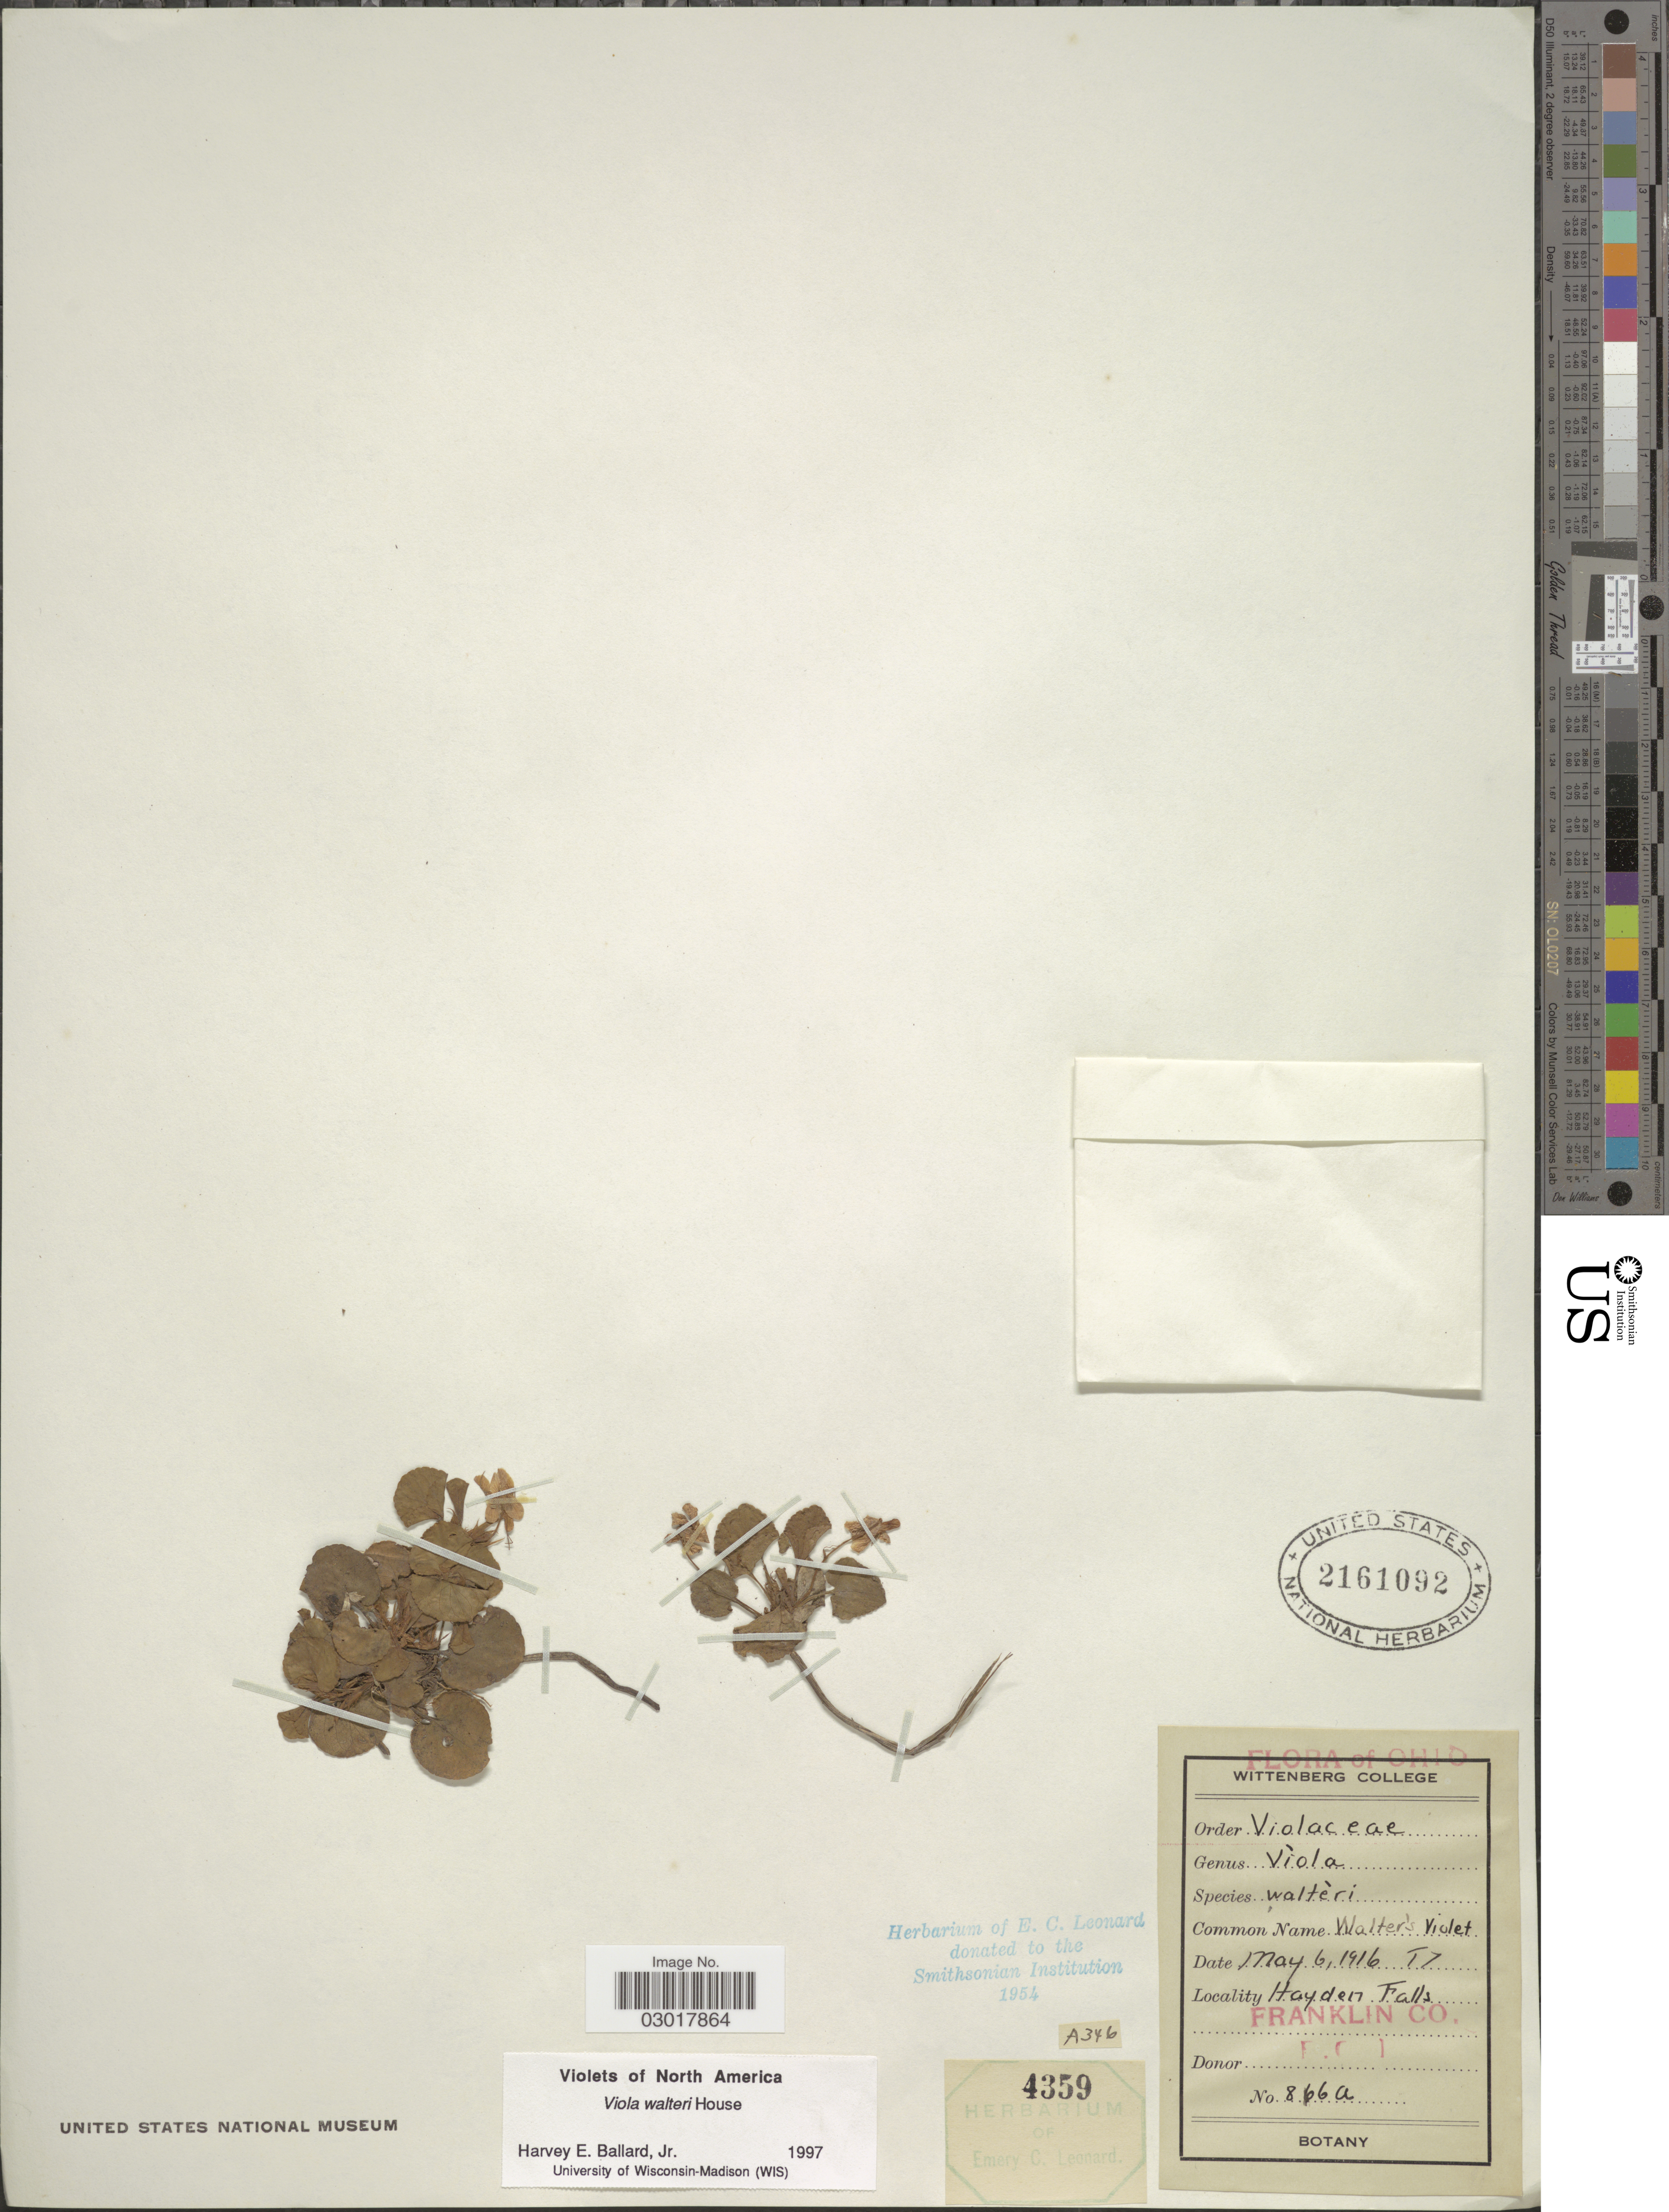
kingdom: Plantae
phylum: Tracheophyta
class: Magnoliopsida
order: Malpighiales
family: Violaceae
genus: Viola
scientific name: Viola walteri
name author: House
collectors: E. C. Leonard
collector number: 866a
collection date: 1916-05-06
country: United States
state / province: Ohio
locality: Hayden Falls, Franklin Co.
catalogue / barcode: US 2161092